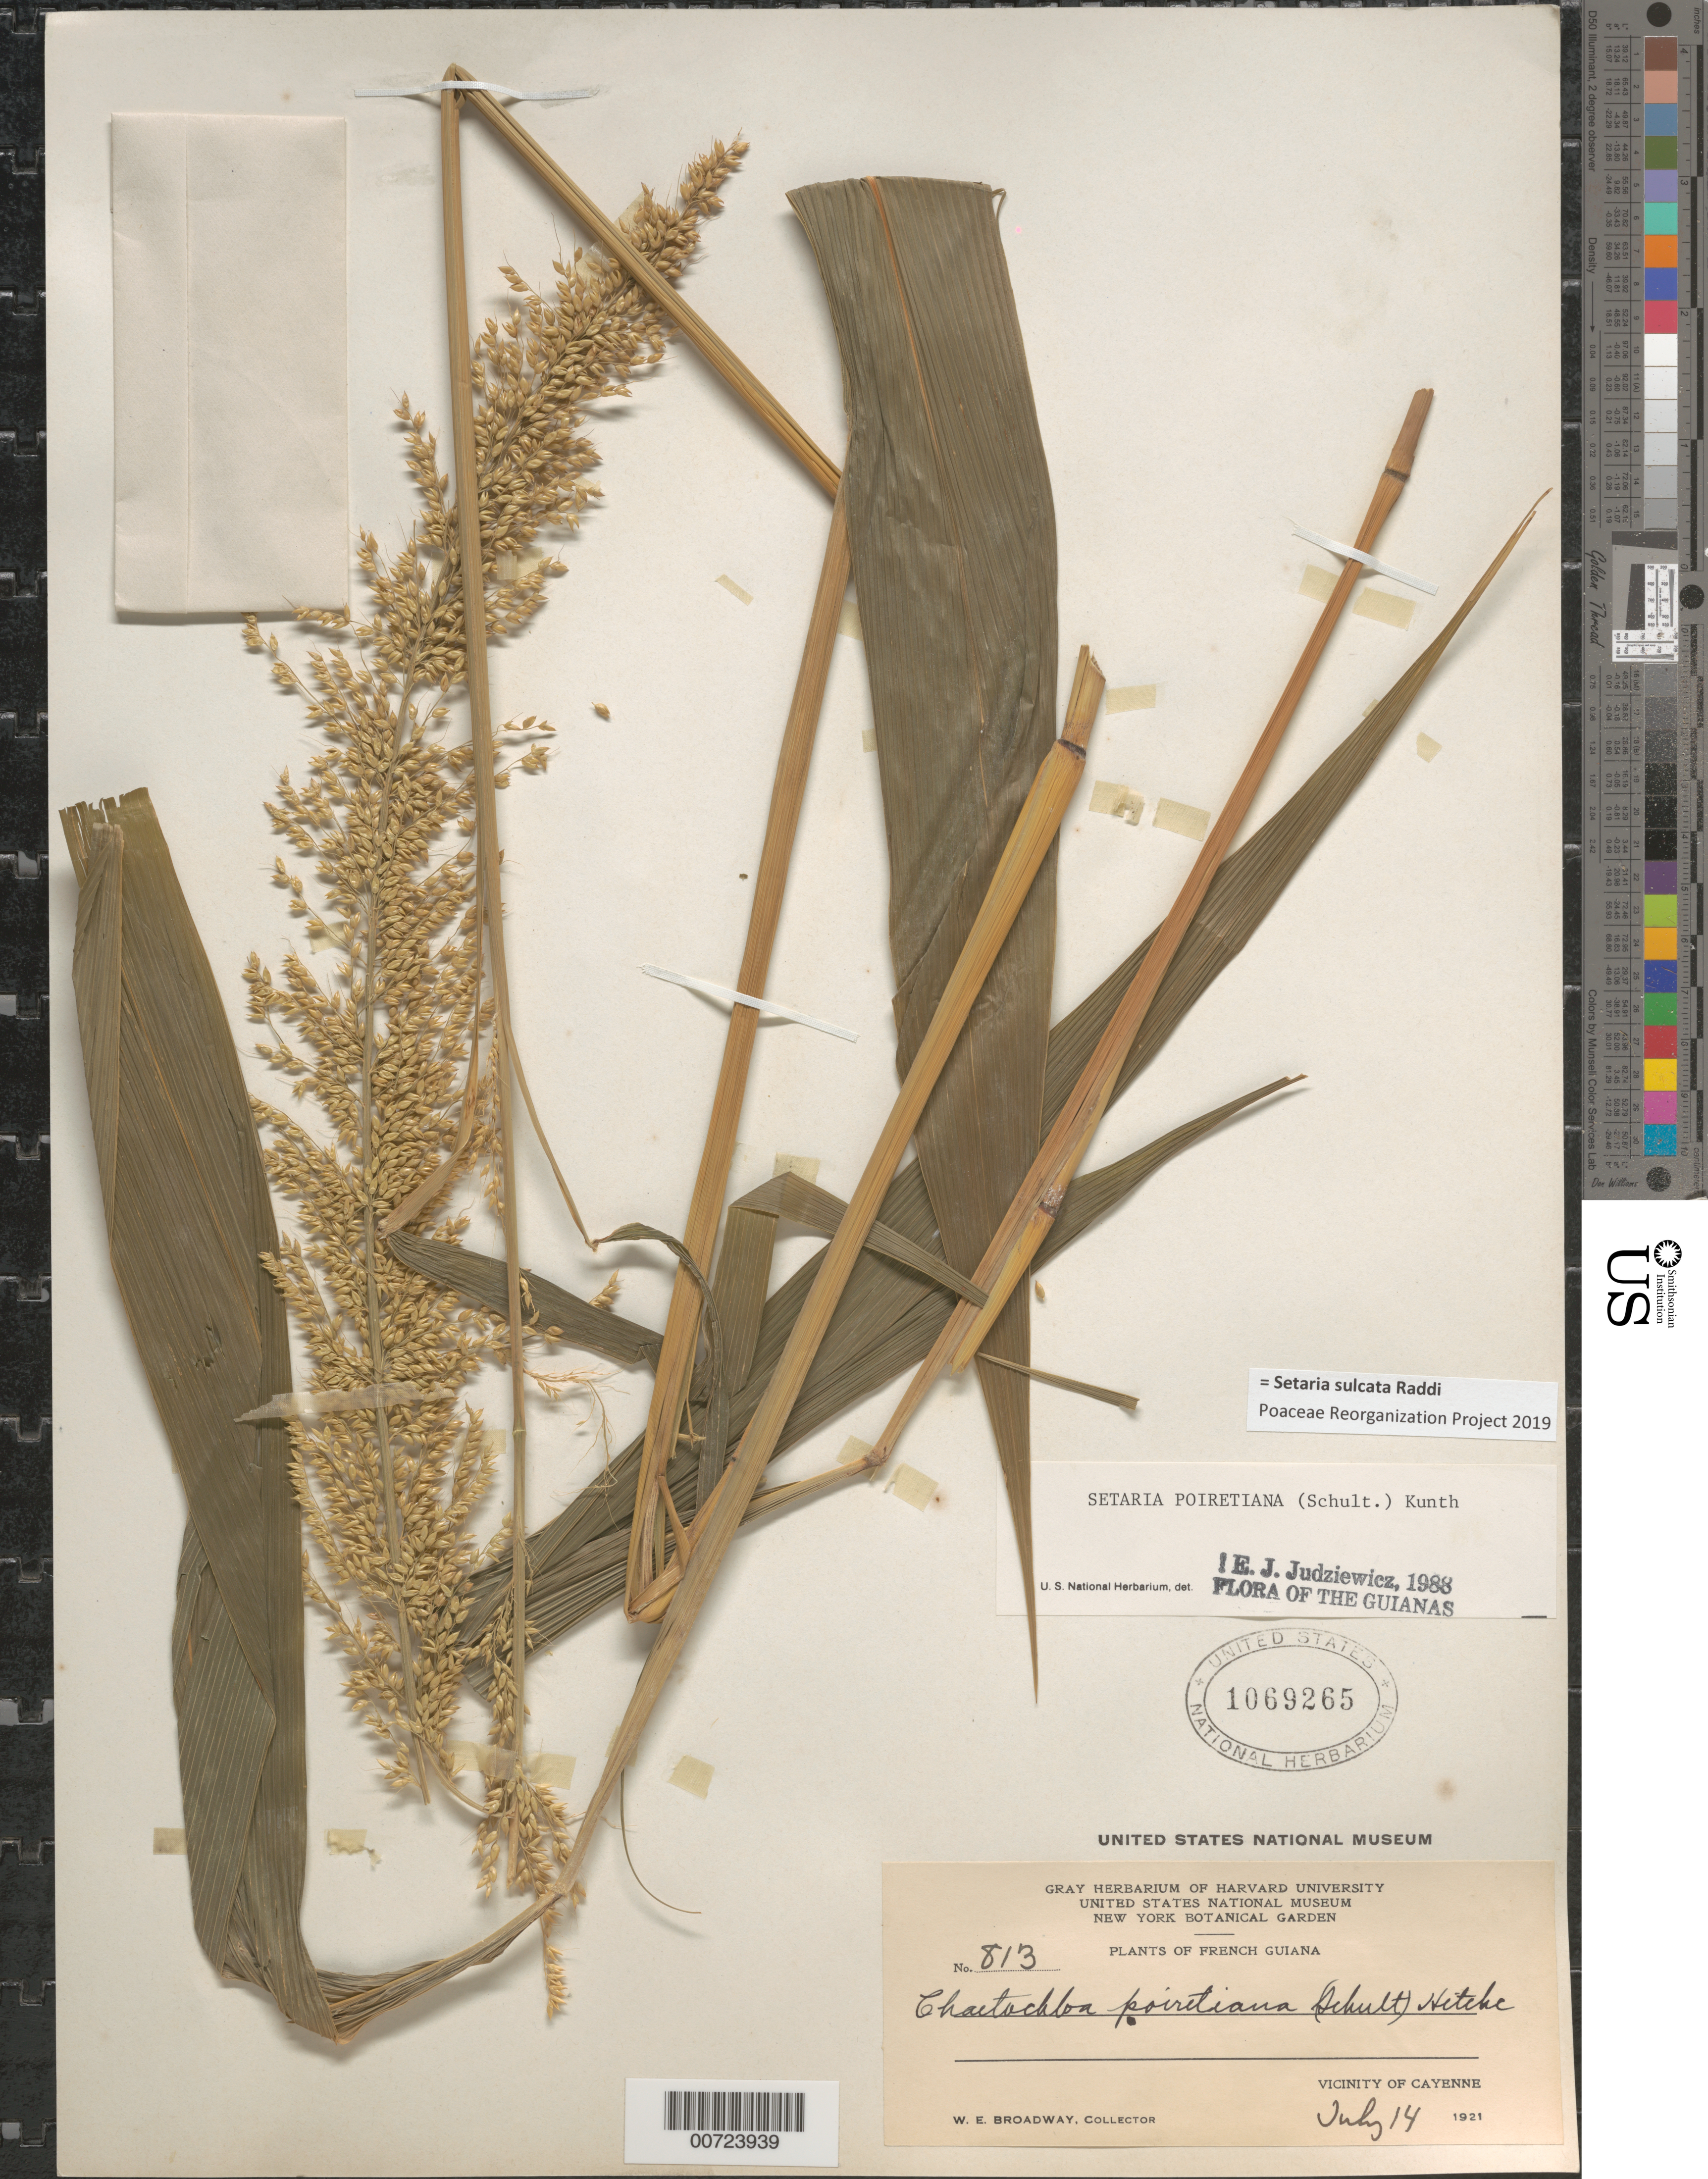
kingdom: Plantae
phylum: Tracheophyta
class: Liliopsida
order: Poales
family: Poaceae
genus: Setaria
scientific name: Setaria poiretiana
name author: (Schult.) Kunth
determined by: Judziewicz, E. J.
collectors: W. E. Broadway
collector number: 813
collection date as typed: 14-Jul-21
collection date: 1921-07-14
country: French Guiana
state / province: Cayenne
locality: Cayenne, vic.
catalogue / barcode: US 1069265